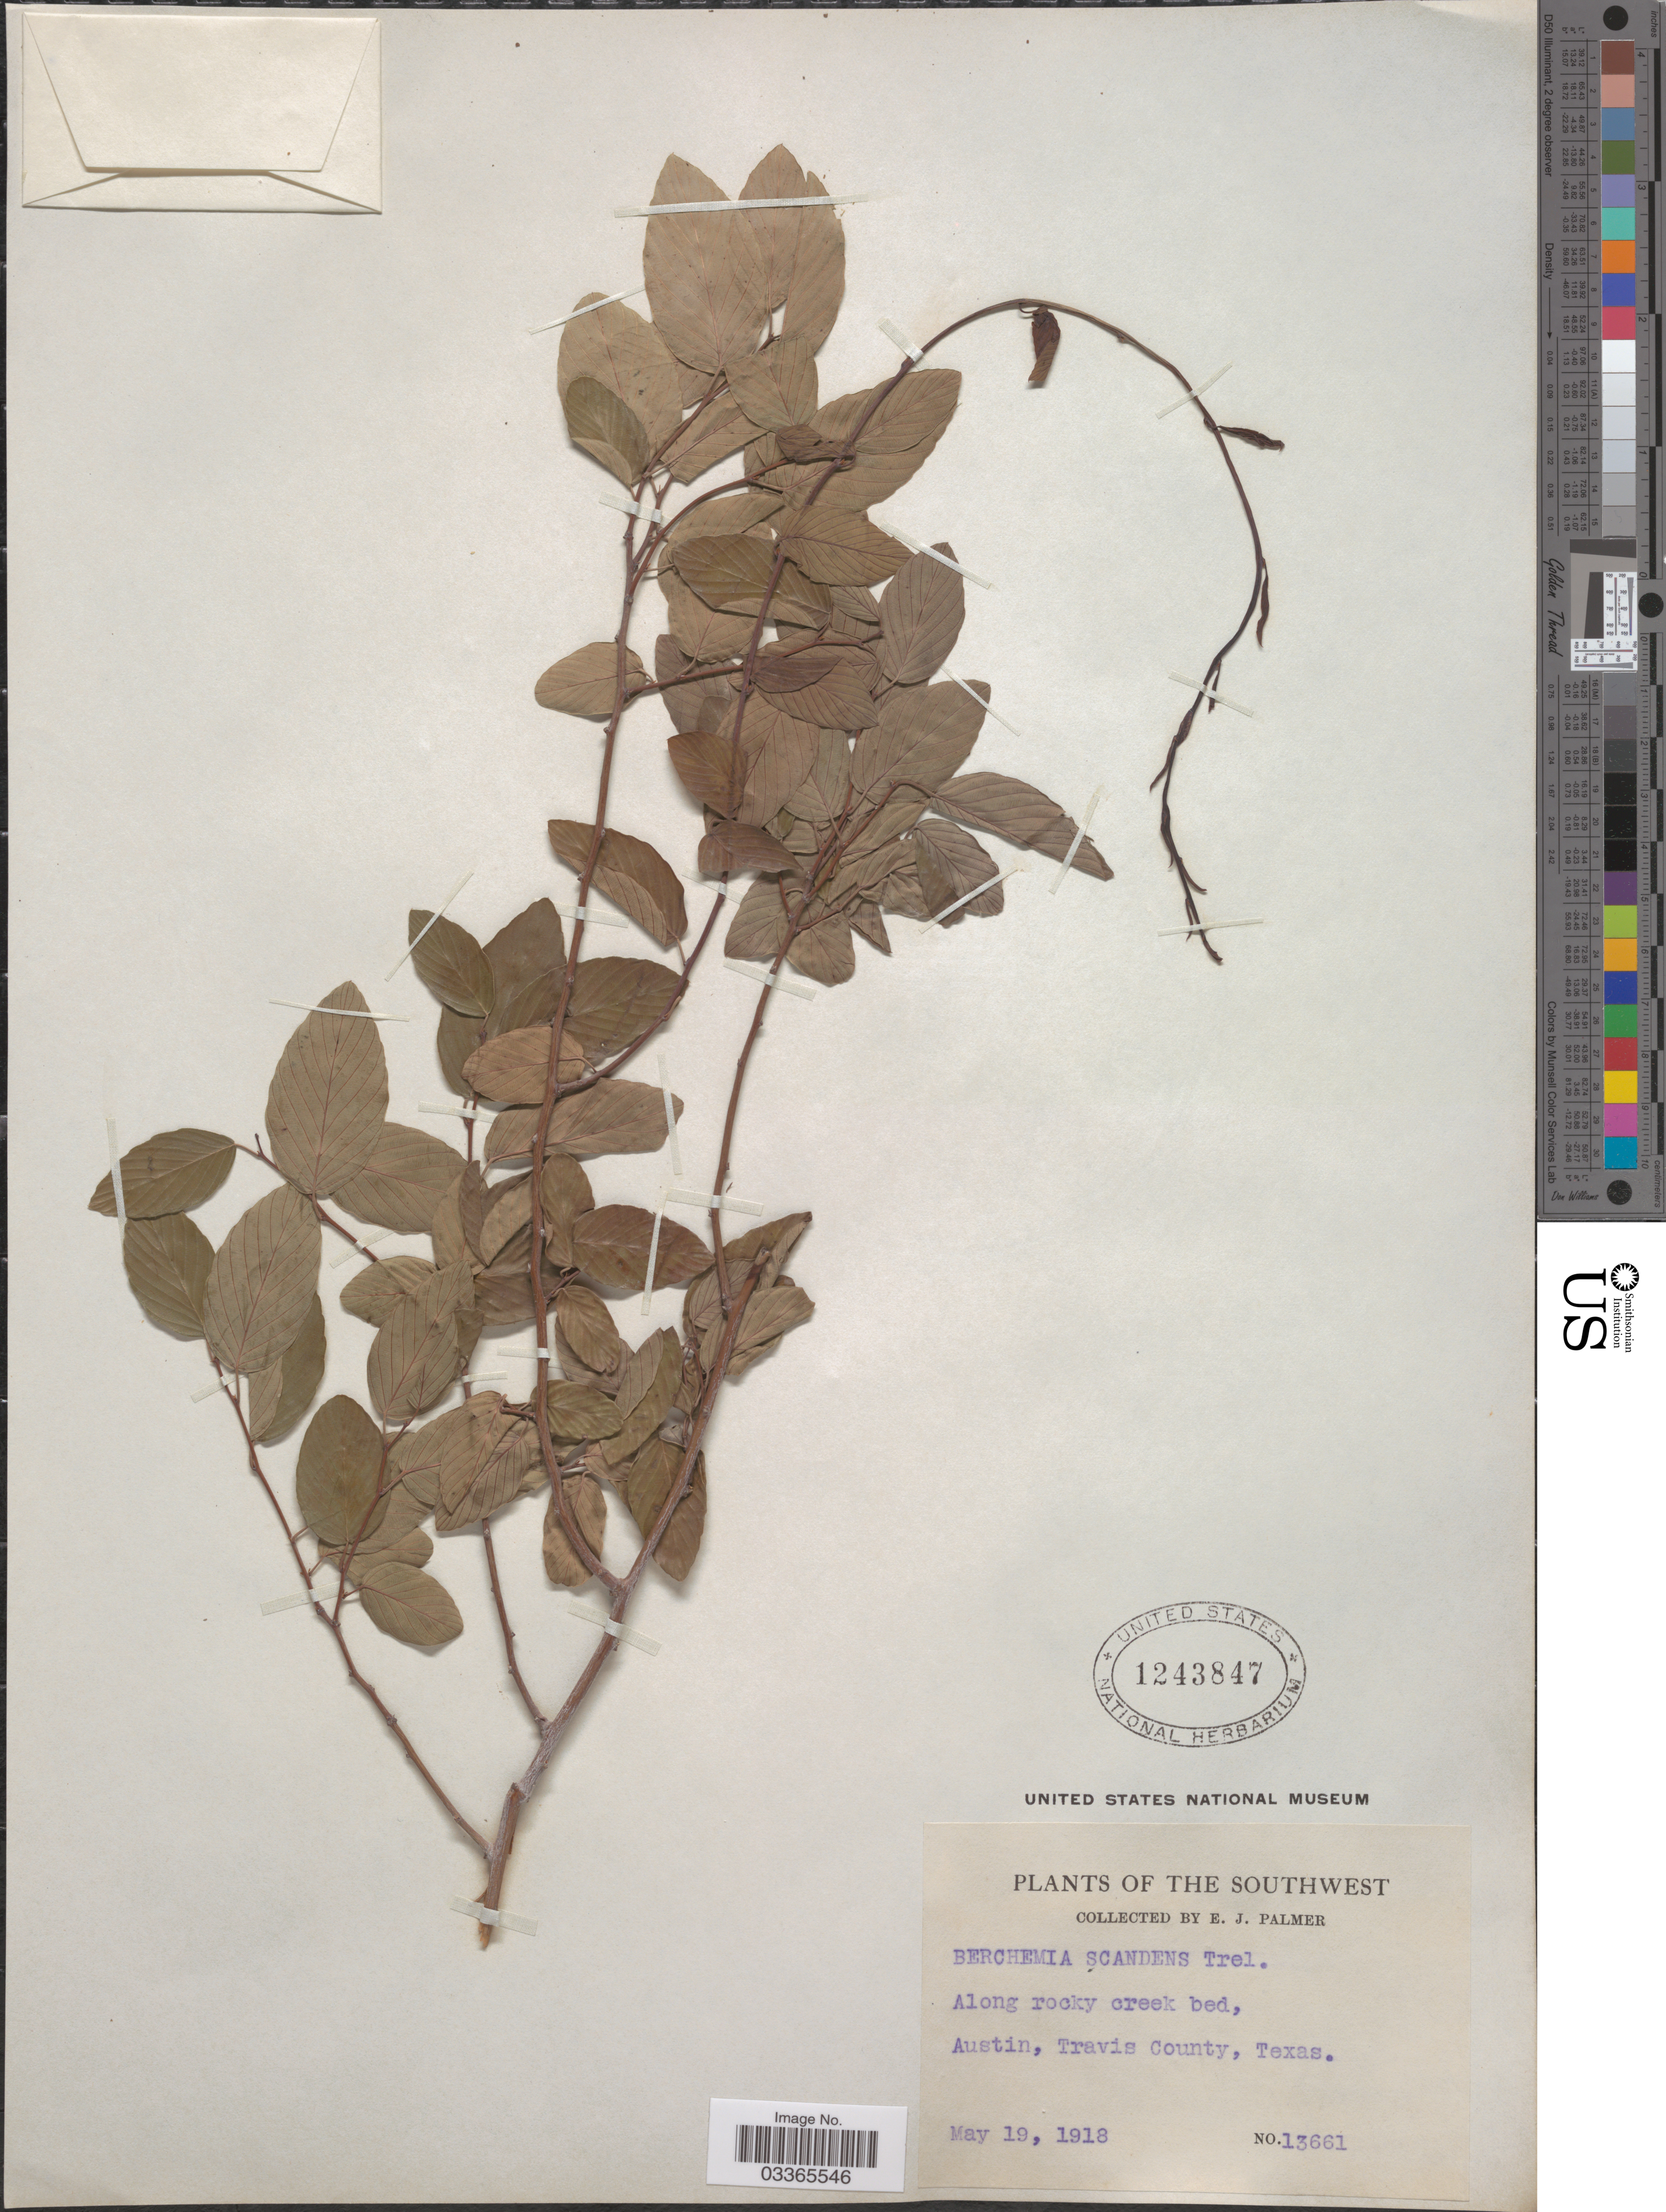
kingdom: Plantae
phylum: Tracheophyta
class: Magnoliopsida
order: Rosales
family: Rhamnaceae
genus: Berchemia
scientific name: Berchemia scandens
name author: (Hill) K. Koch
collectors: E. J. Palmer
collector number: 13661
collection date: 1918-05-19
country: United States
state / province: Texas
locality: The Southwest, Austin, Travis County.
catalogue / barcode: US 1243847